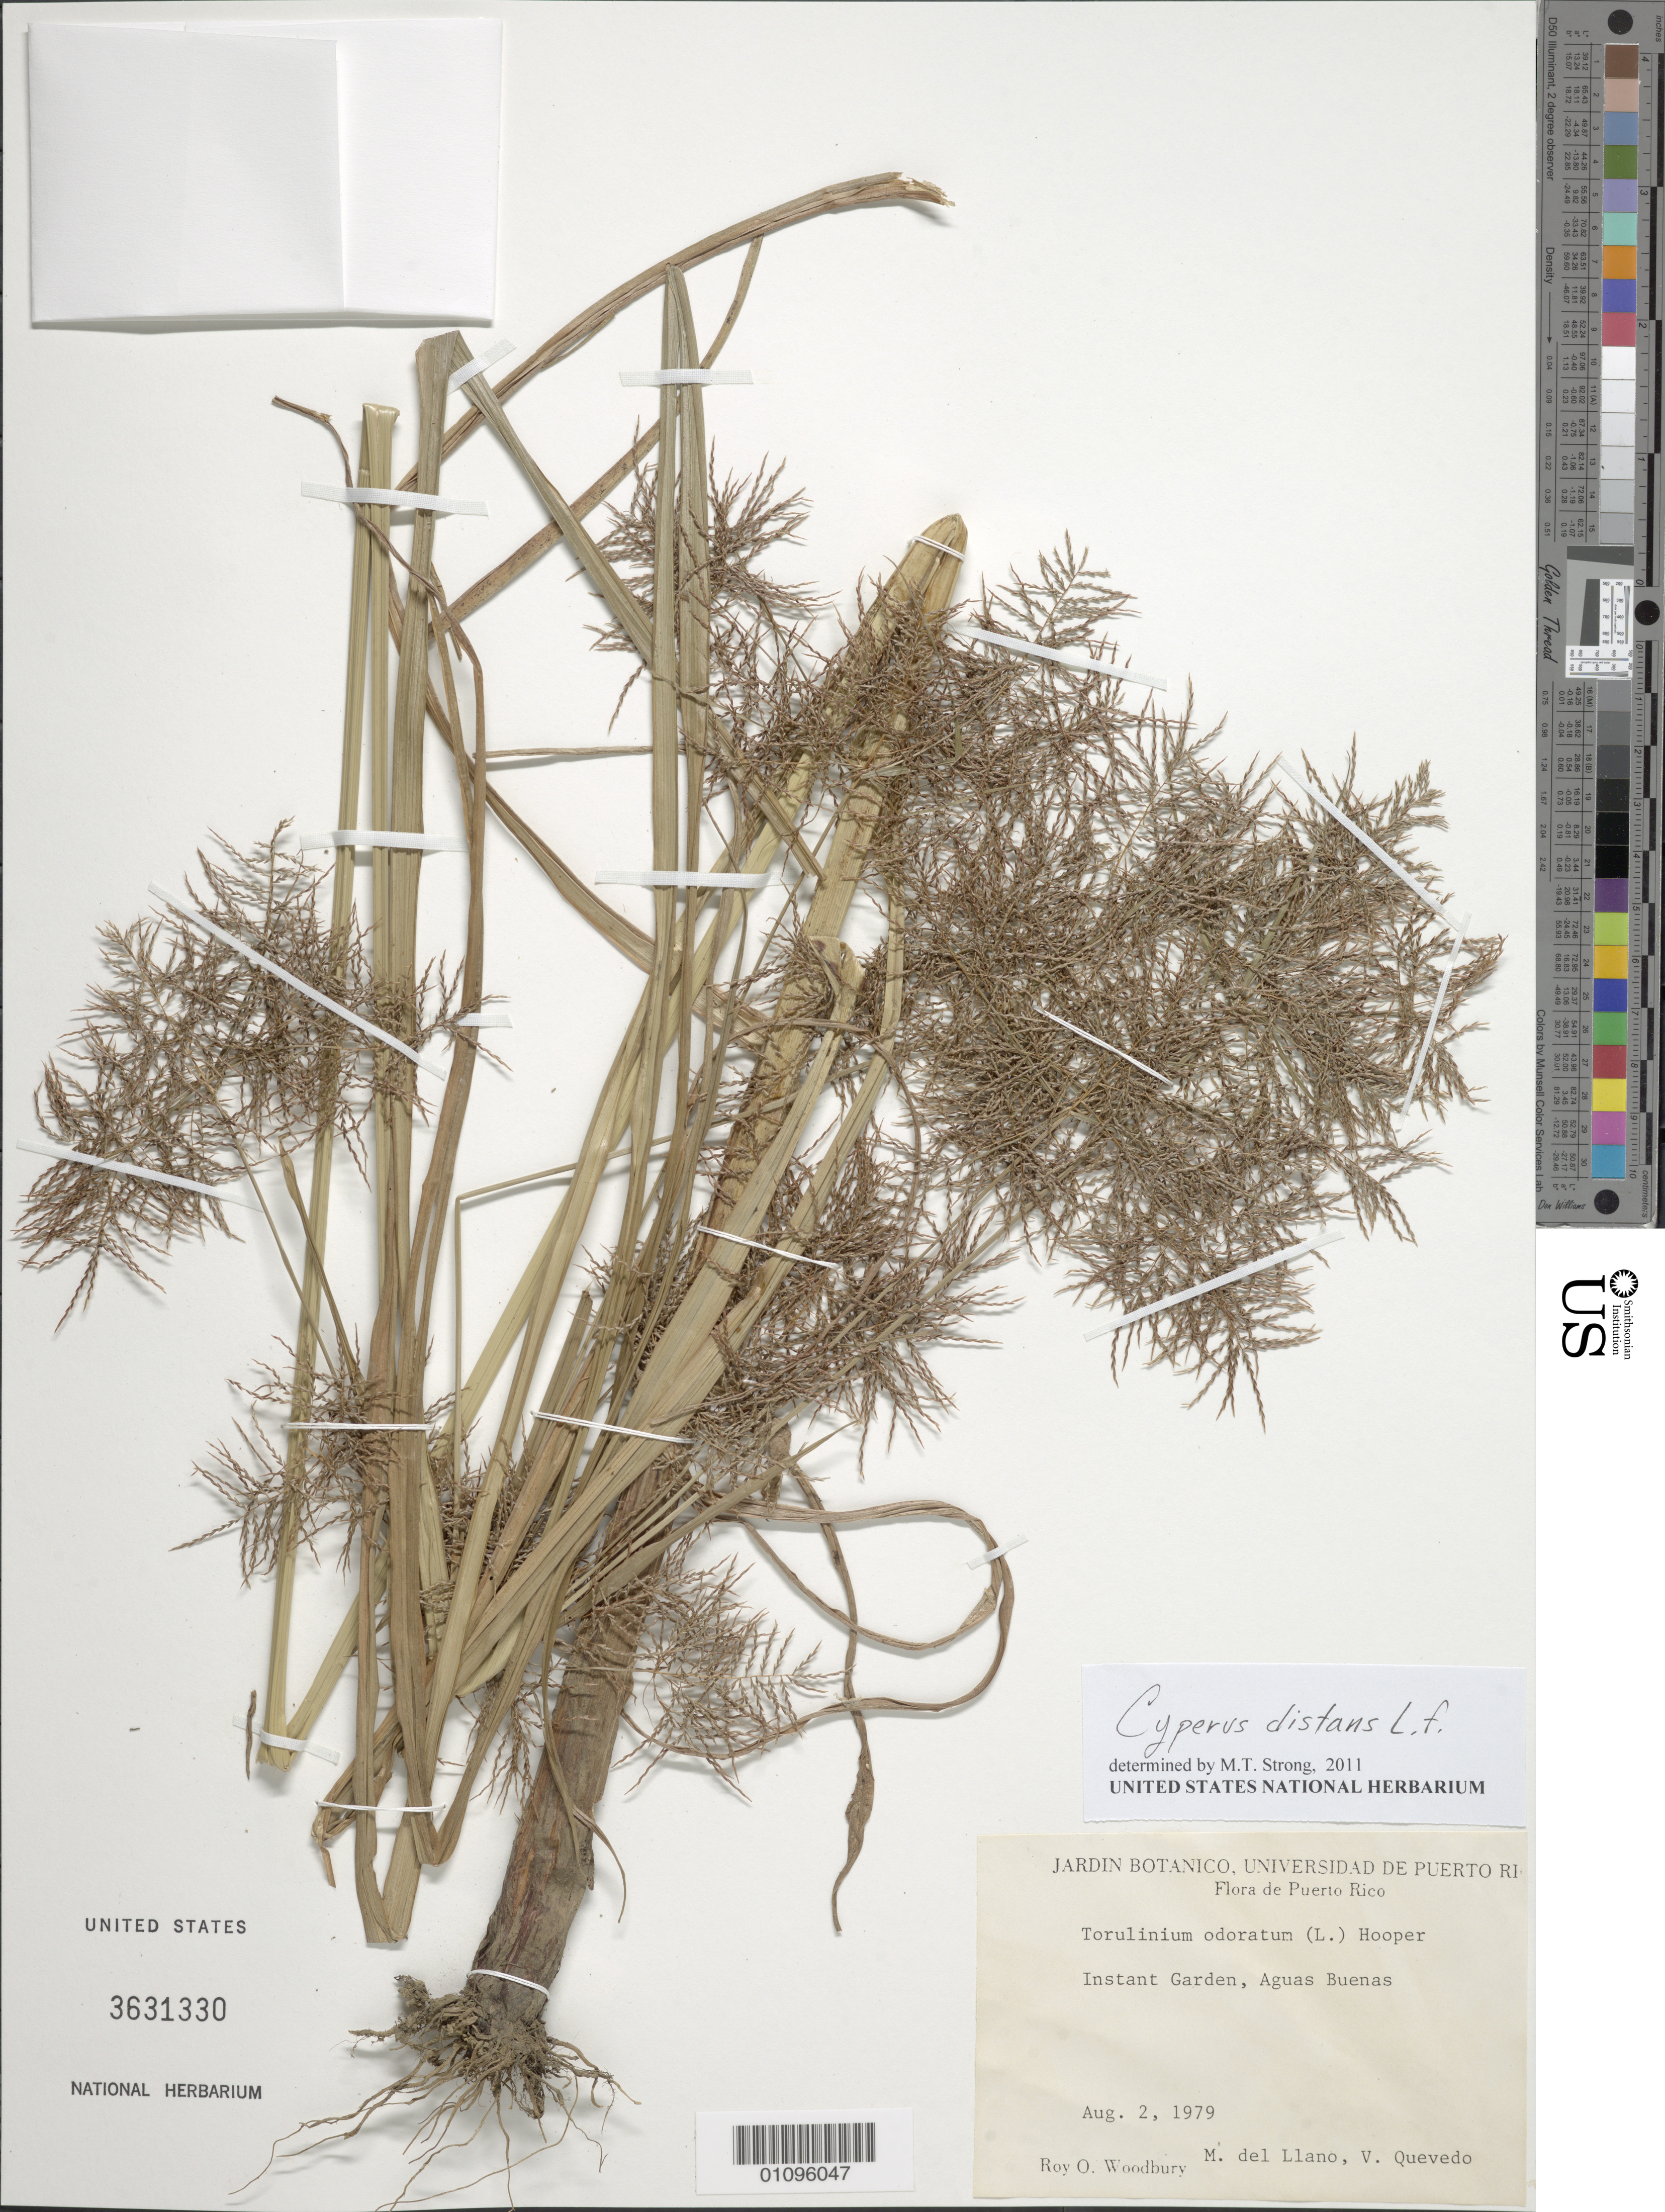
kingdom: Plantae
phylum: Tracheophyta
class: Liliopsida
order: Poales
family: Cyperaceae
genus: Cyperus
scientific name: Cyperus distans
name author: L. f.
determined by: Strong, M. T., (US), Smithsonian Institution - National Museum of Natural History (UNITED STATES)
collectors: R. O. Woodbury, M. d. Llano & V. Quevedo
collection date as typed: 02 Aug 1979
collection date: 1979-08-02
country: Puerto Rico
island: Isla de Cabras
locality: Instant Garden, Aguas Buenas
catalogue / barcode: US 3631330